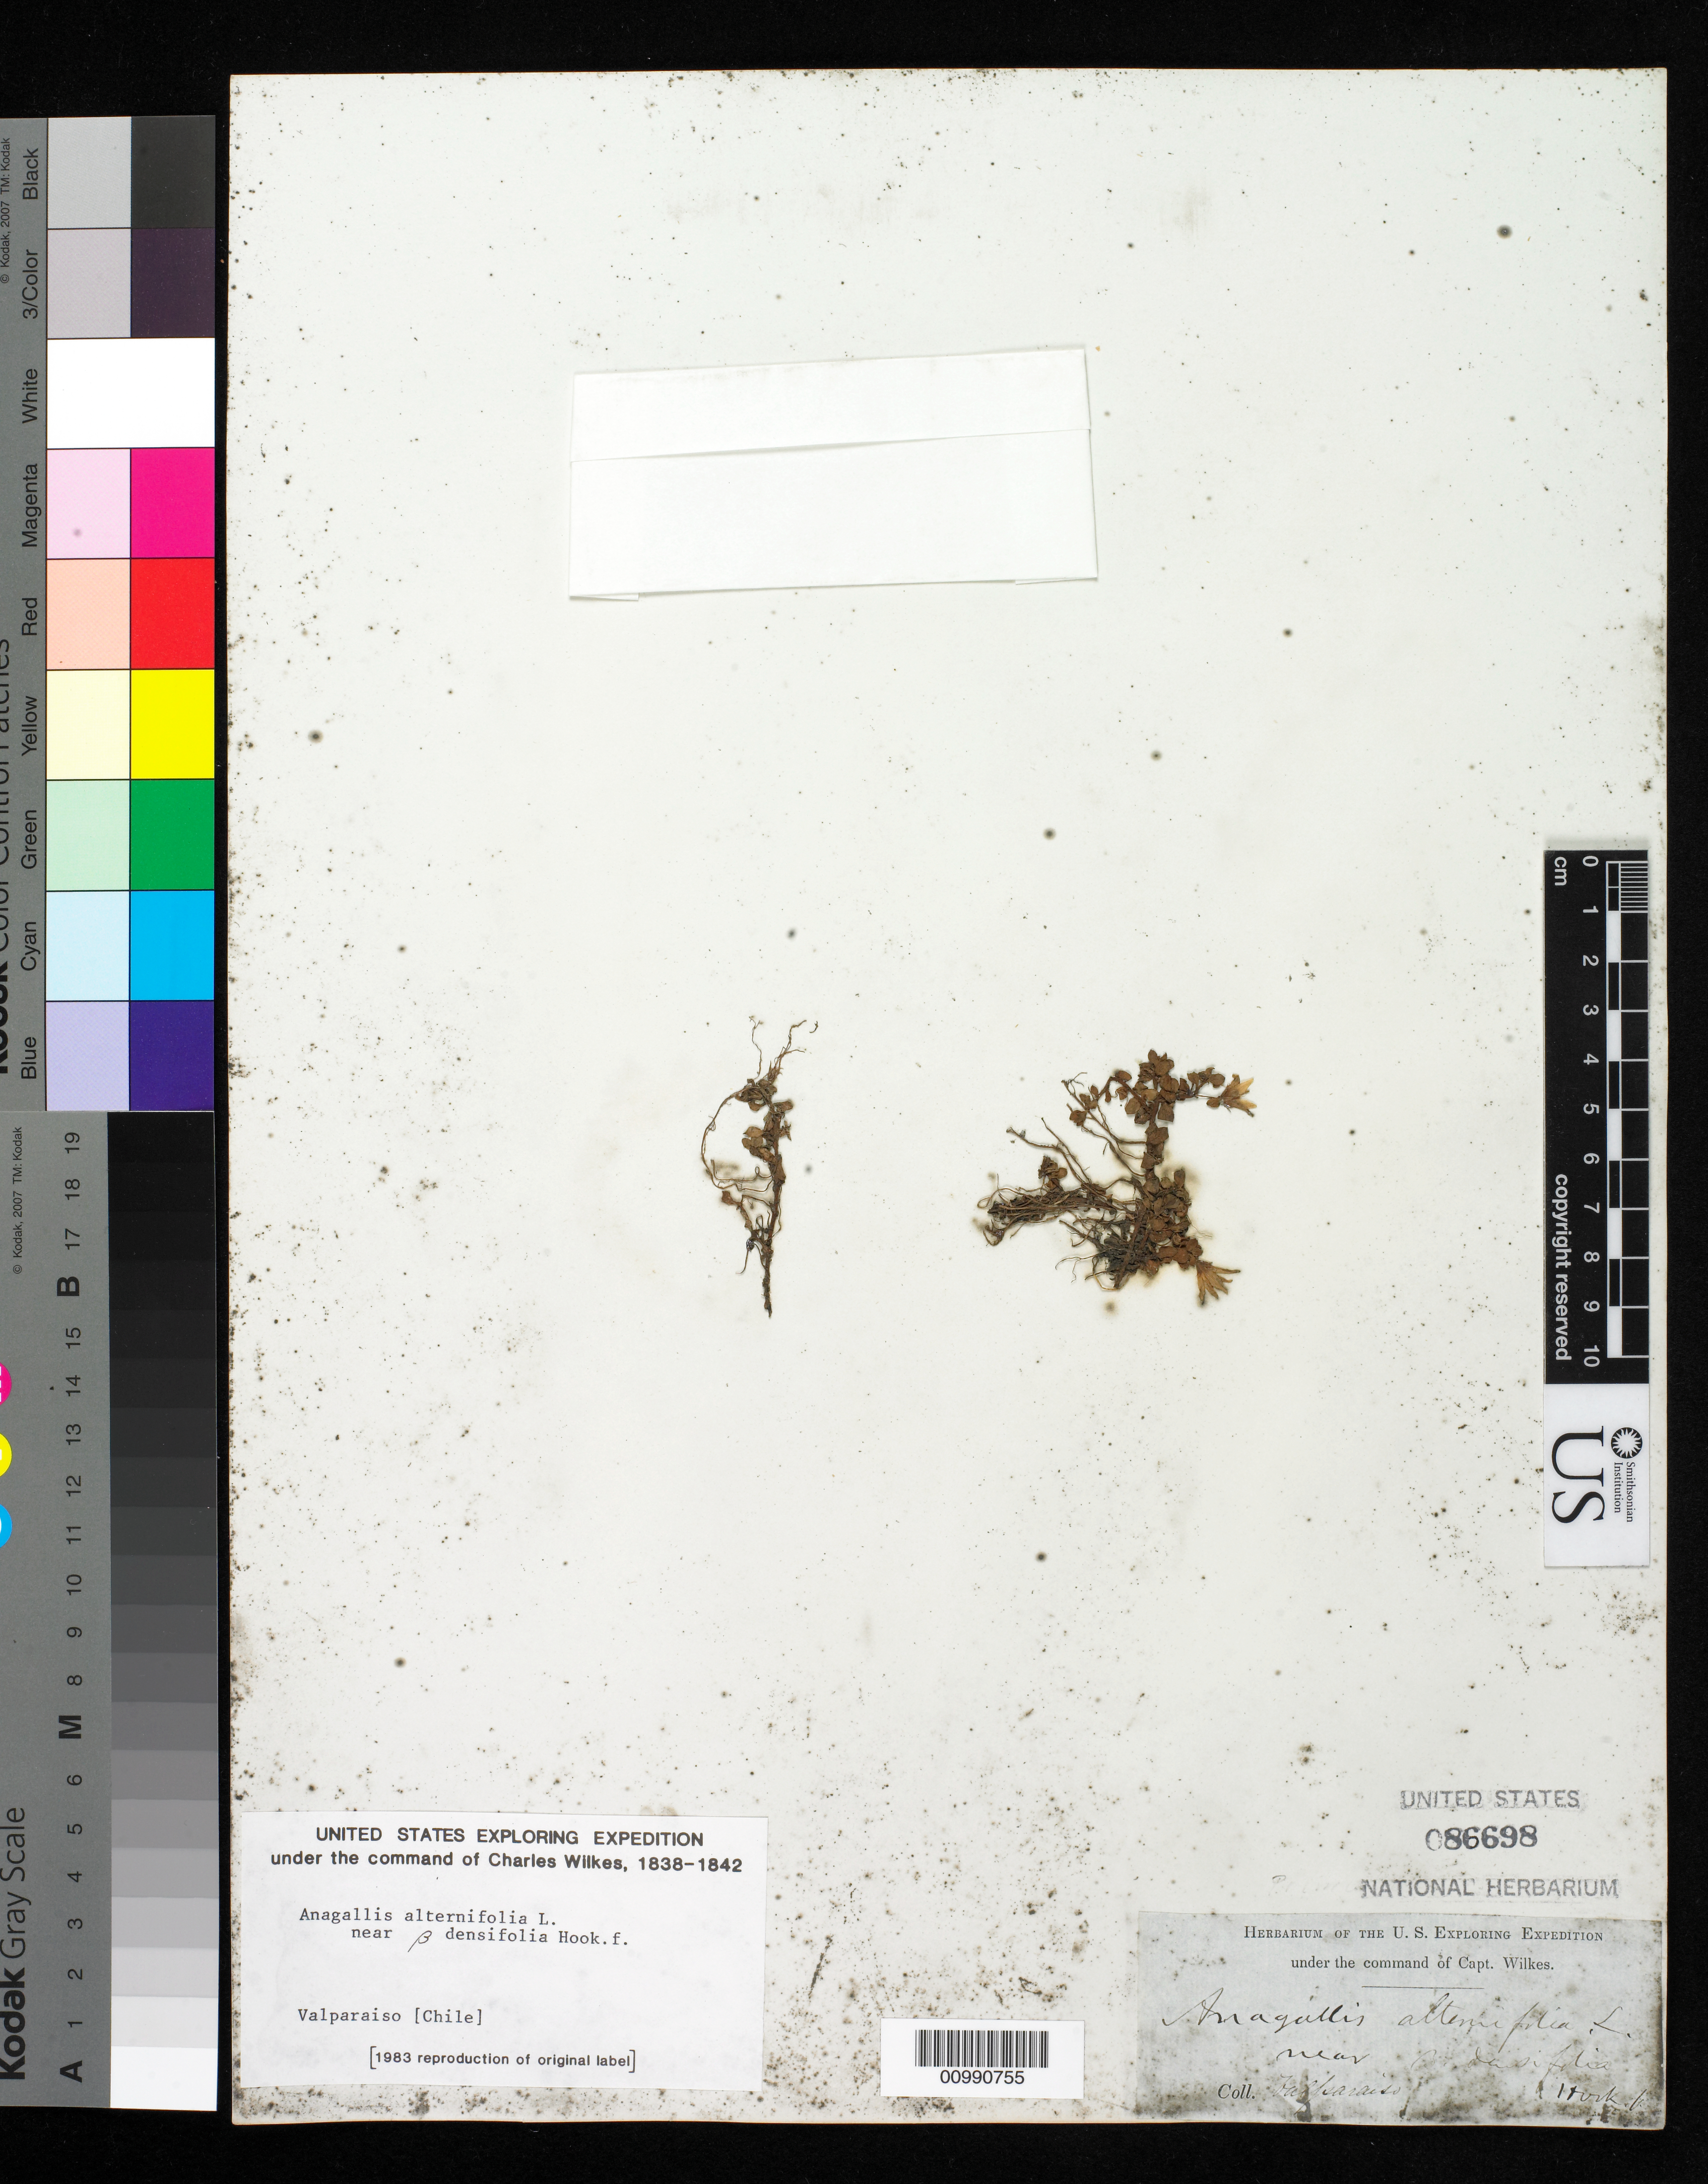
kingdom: Plantae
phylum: Tracheophyta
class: Magnoliopsida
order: Ericales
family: Primulaceae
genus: Anagallis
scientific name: Anagallis alternifolia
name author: Cav.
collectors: Wilkes Explor. Exped.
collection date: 1838/1842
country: Chile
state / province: Valparaíso (V)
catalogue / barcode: US 86698